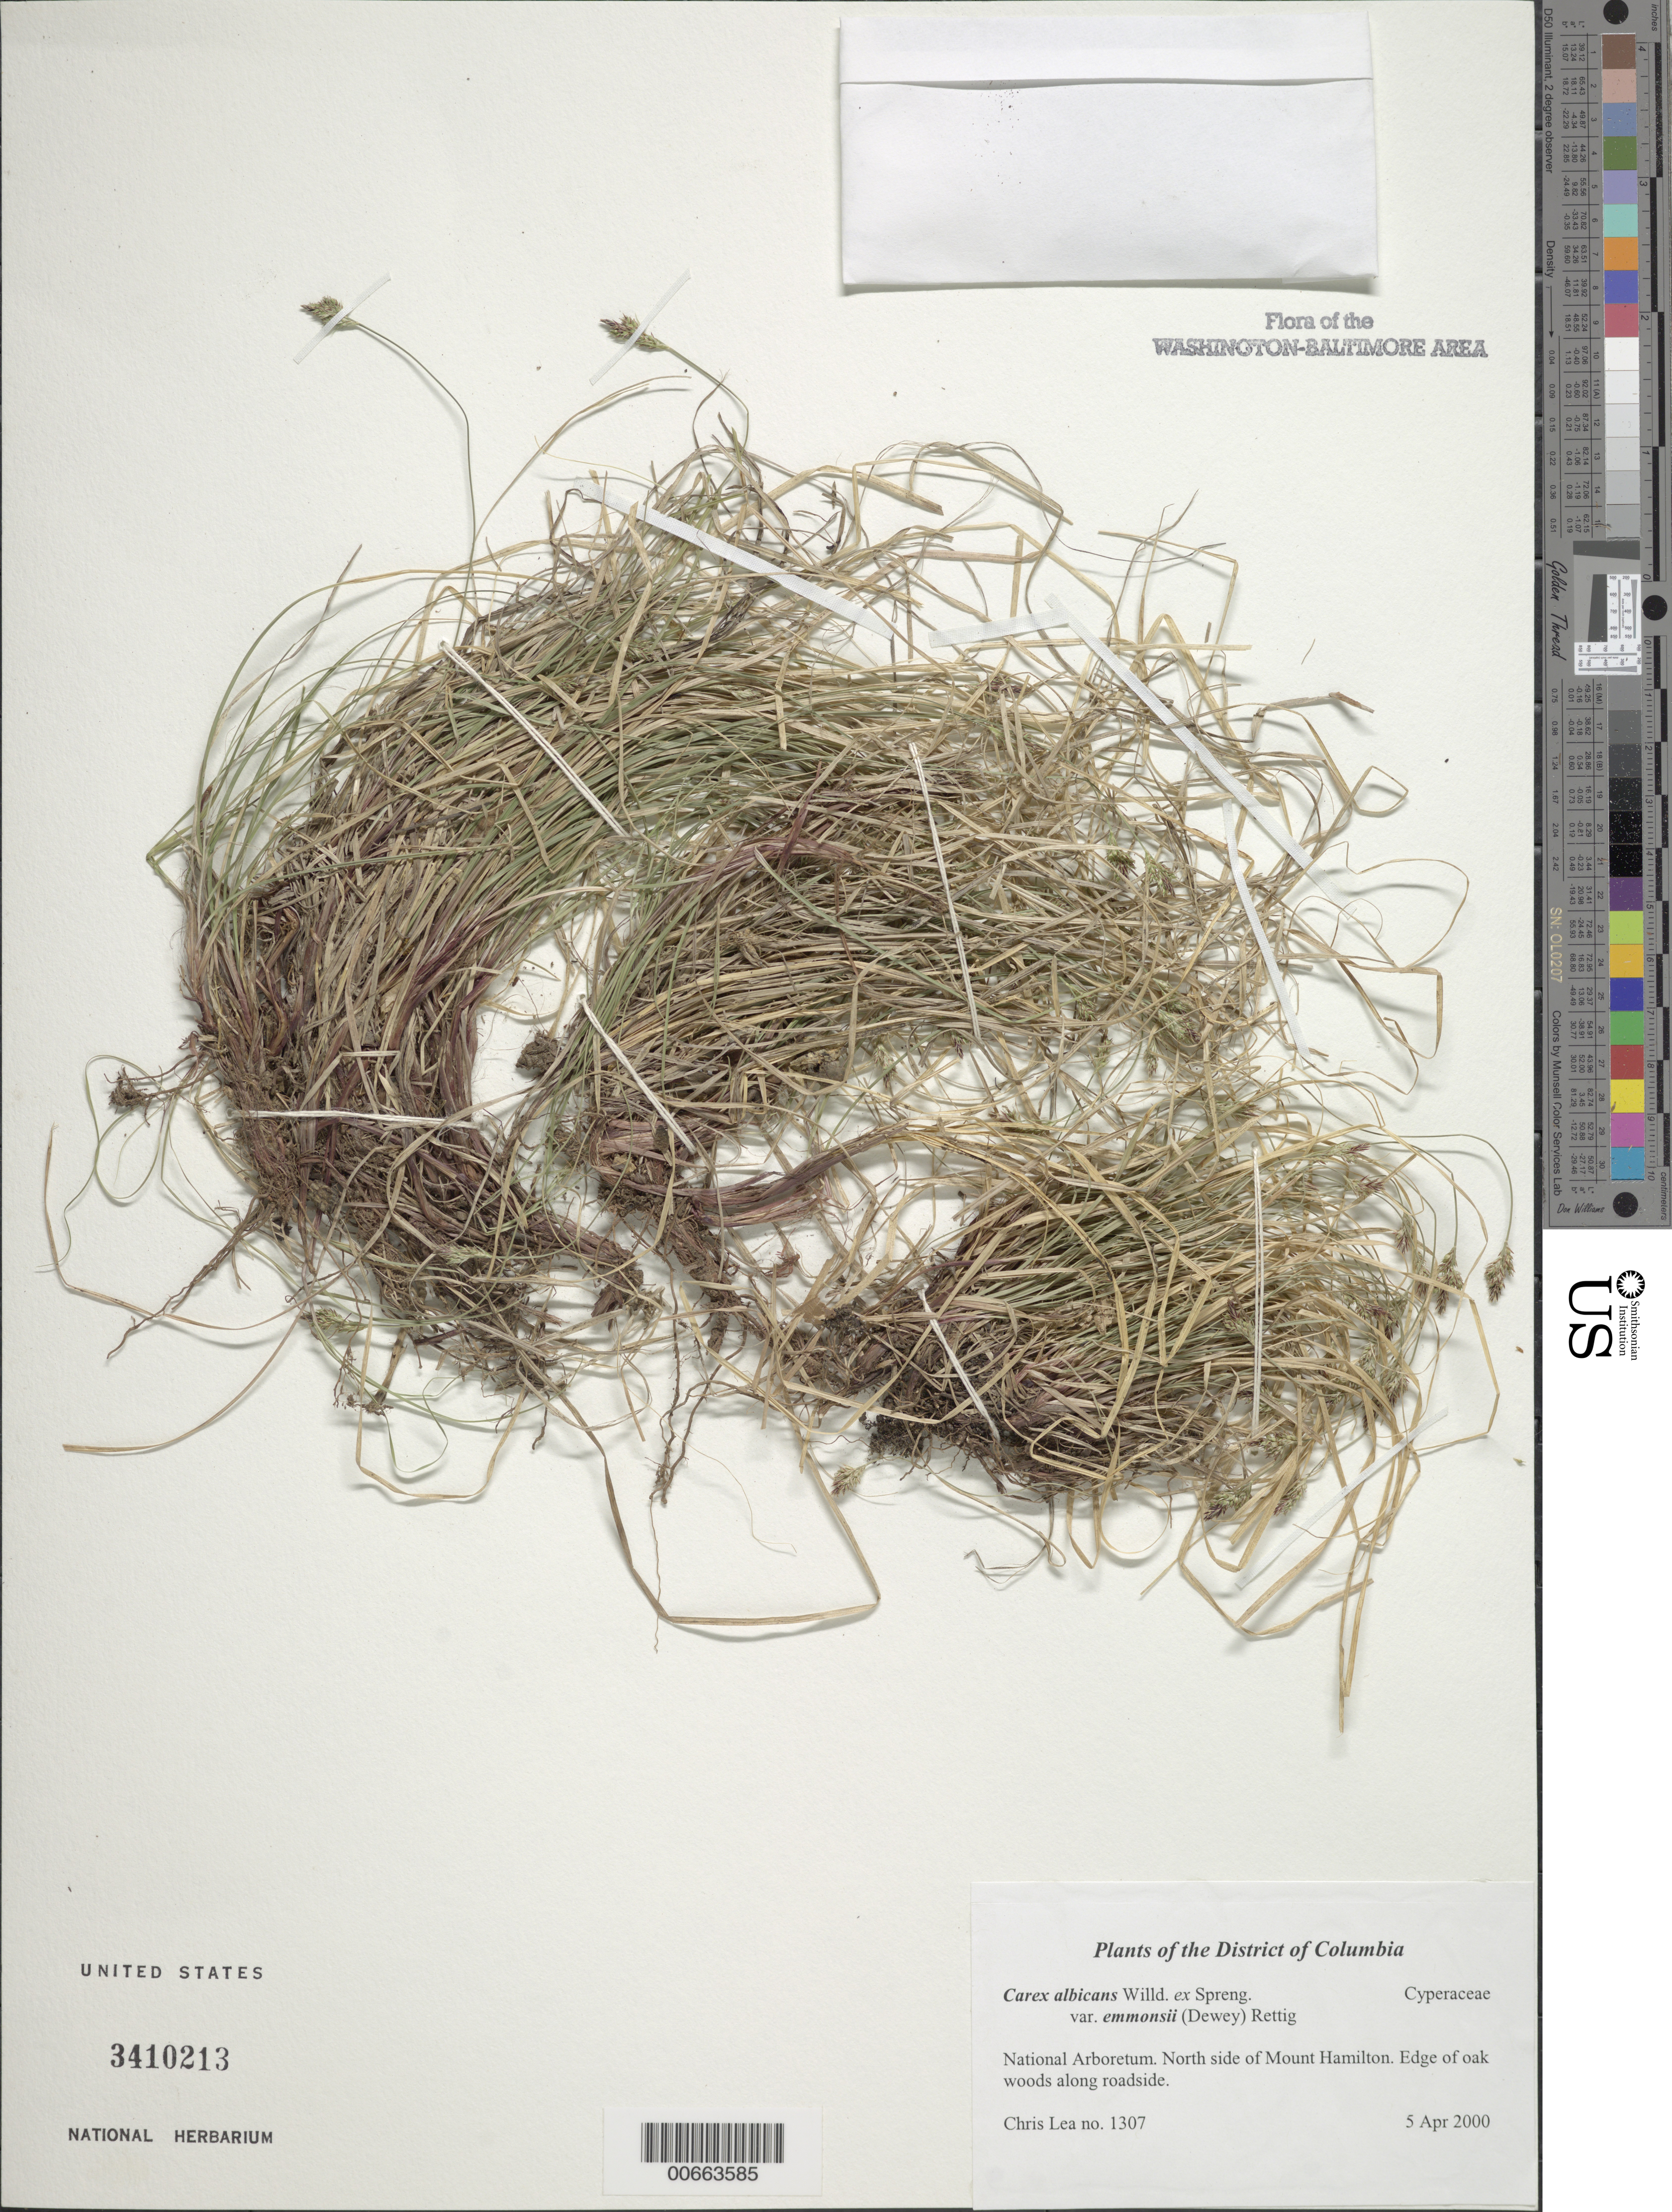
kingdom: Plantae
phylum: Tracheophyta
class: Liliopsida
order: Poales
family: Cyperaceae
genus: Carex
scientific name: Carex emmonsii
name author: Dewey ex Torr.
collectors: C. Lea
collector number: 1307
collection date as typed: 05 Apr 2000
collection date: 2000-04-05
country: United States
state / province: District of Columbia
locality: National Arboretum. North side of Mount Hamilton.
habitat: Edge of oak woods along roadside.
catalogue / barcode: US 3410213